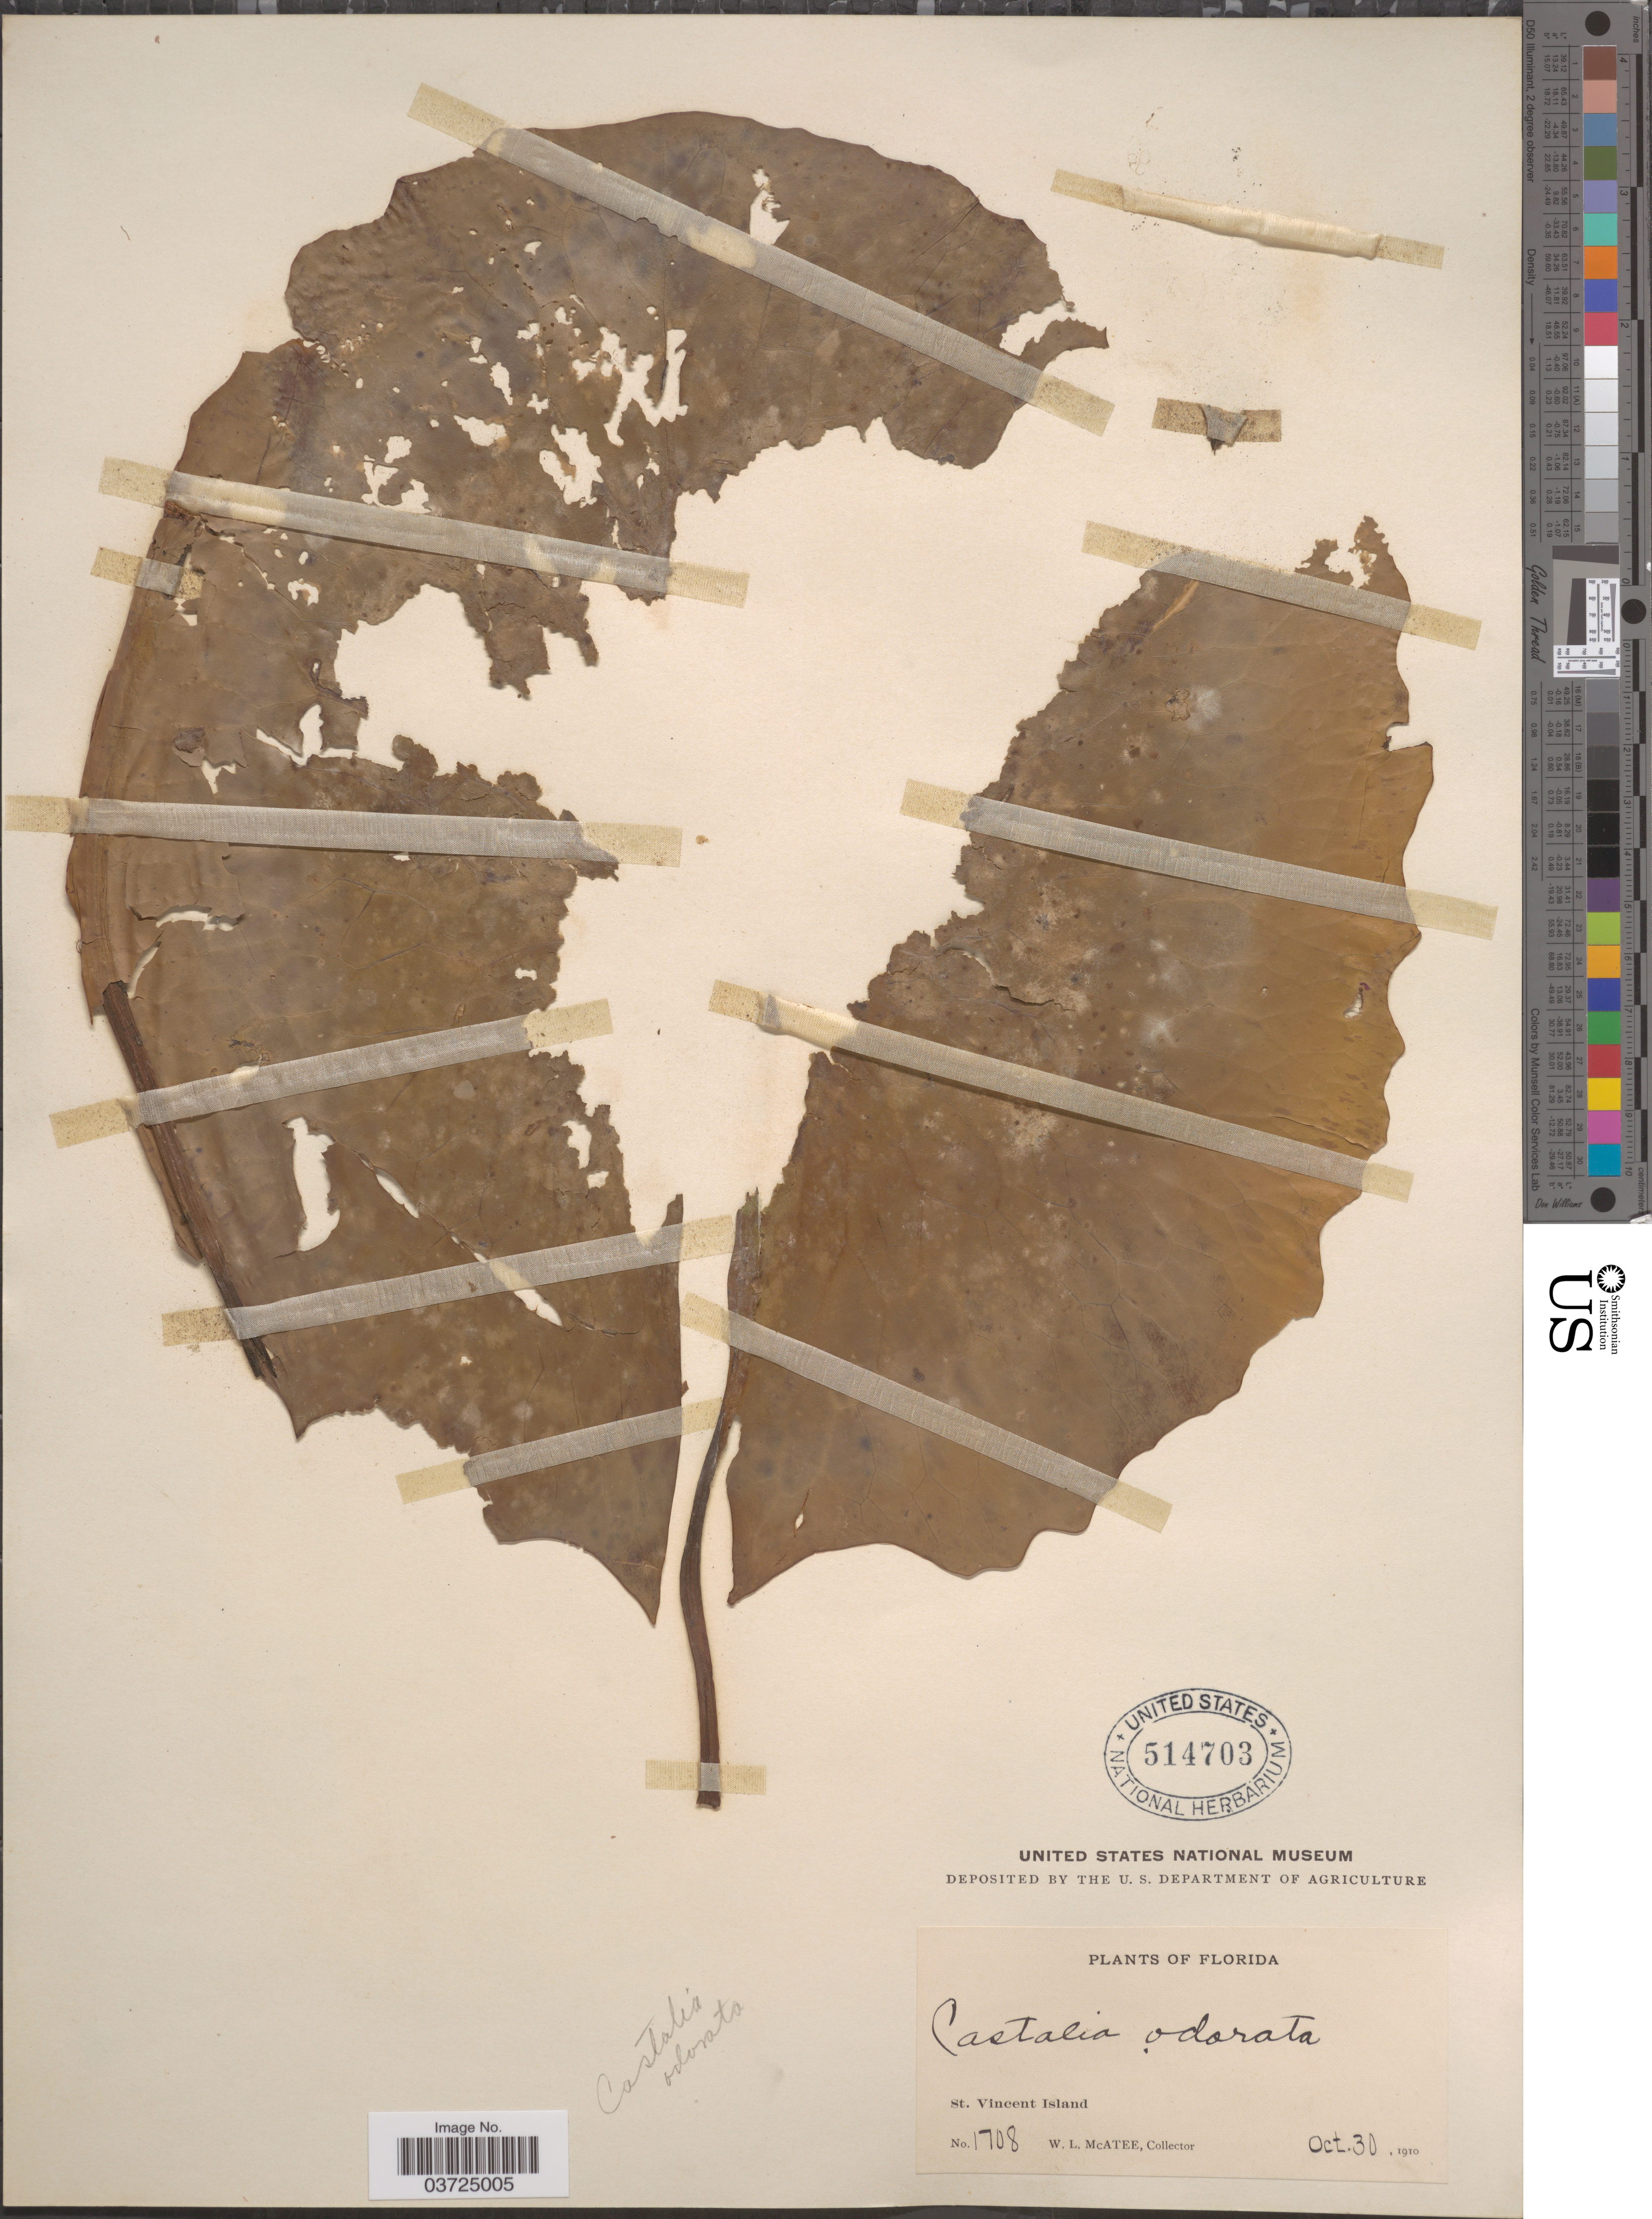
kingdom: Plantae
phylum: Tracheophyta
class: Magnoliopsida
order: Nymphaeales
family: Nymphaeaceae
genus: Nymphaea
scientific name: Nymphaea odorata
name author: Aiton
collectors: W. McAtee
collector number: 1708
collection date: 1910-10-30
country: United States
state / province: Florida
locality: St. Vincent Island.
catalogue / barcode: US 514703